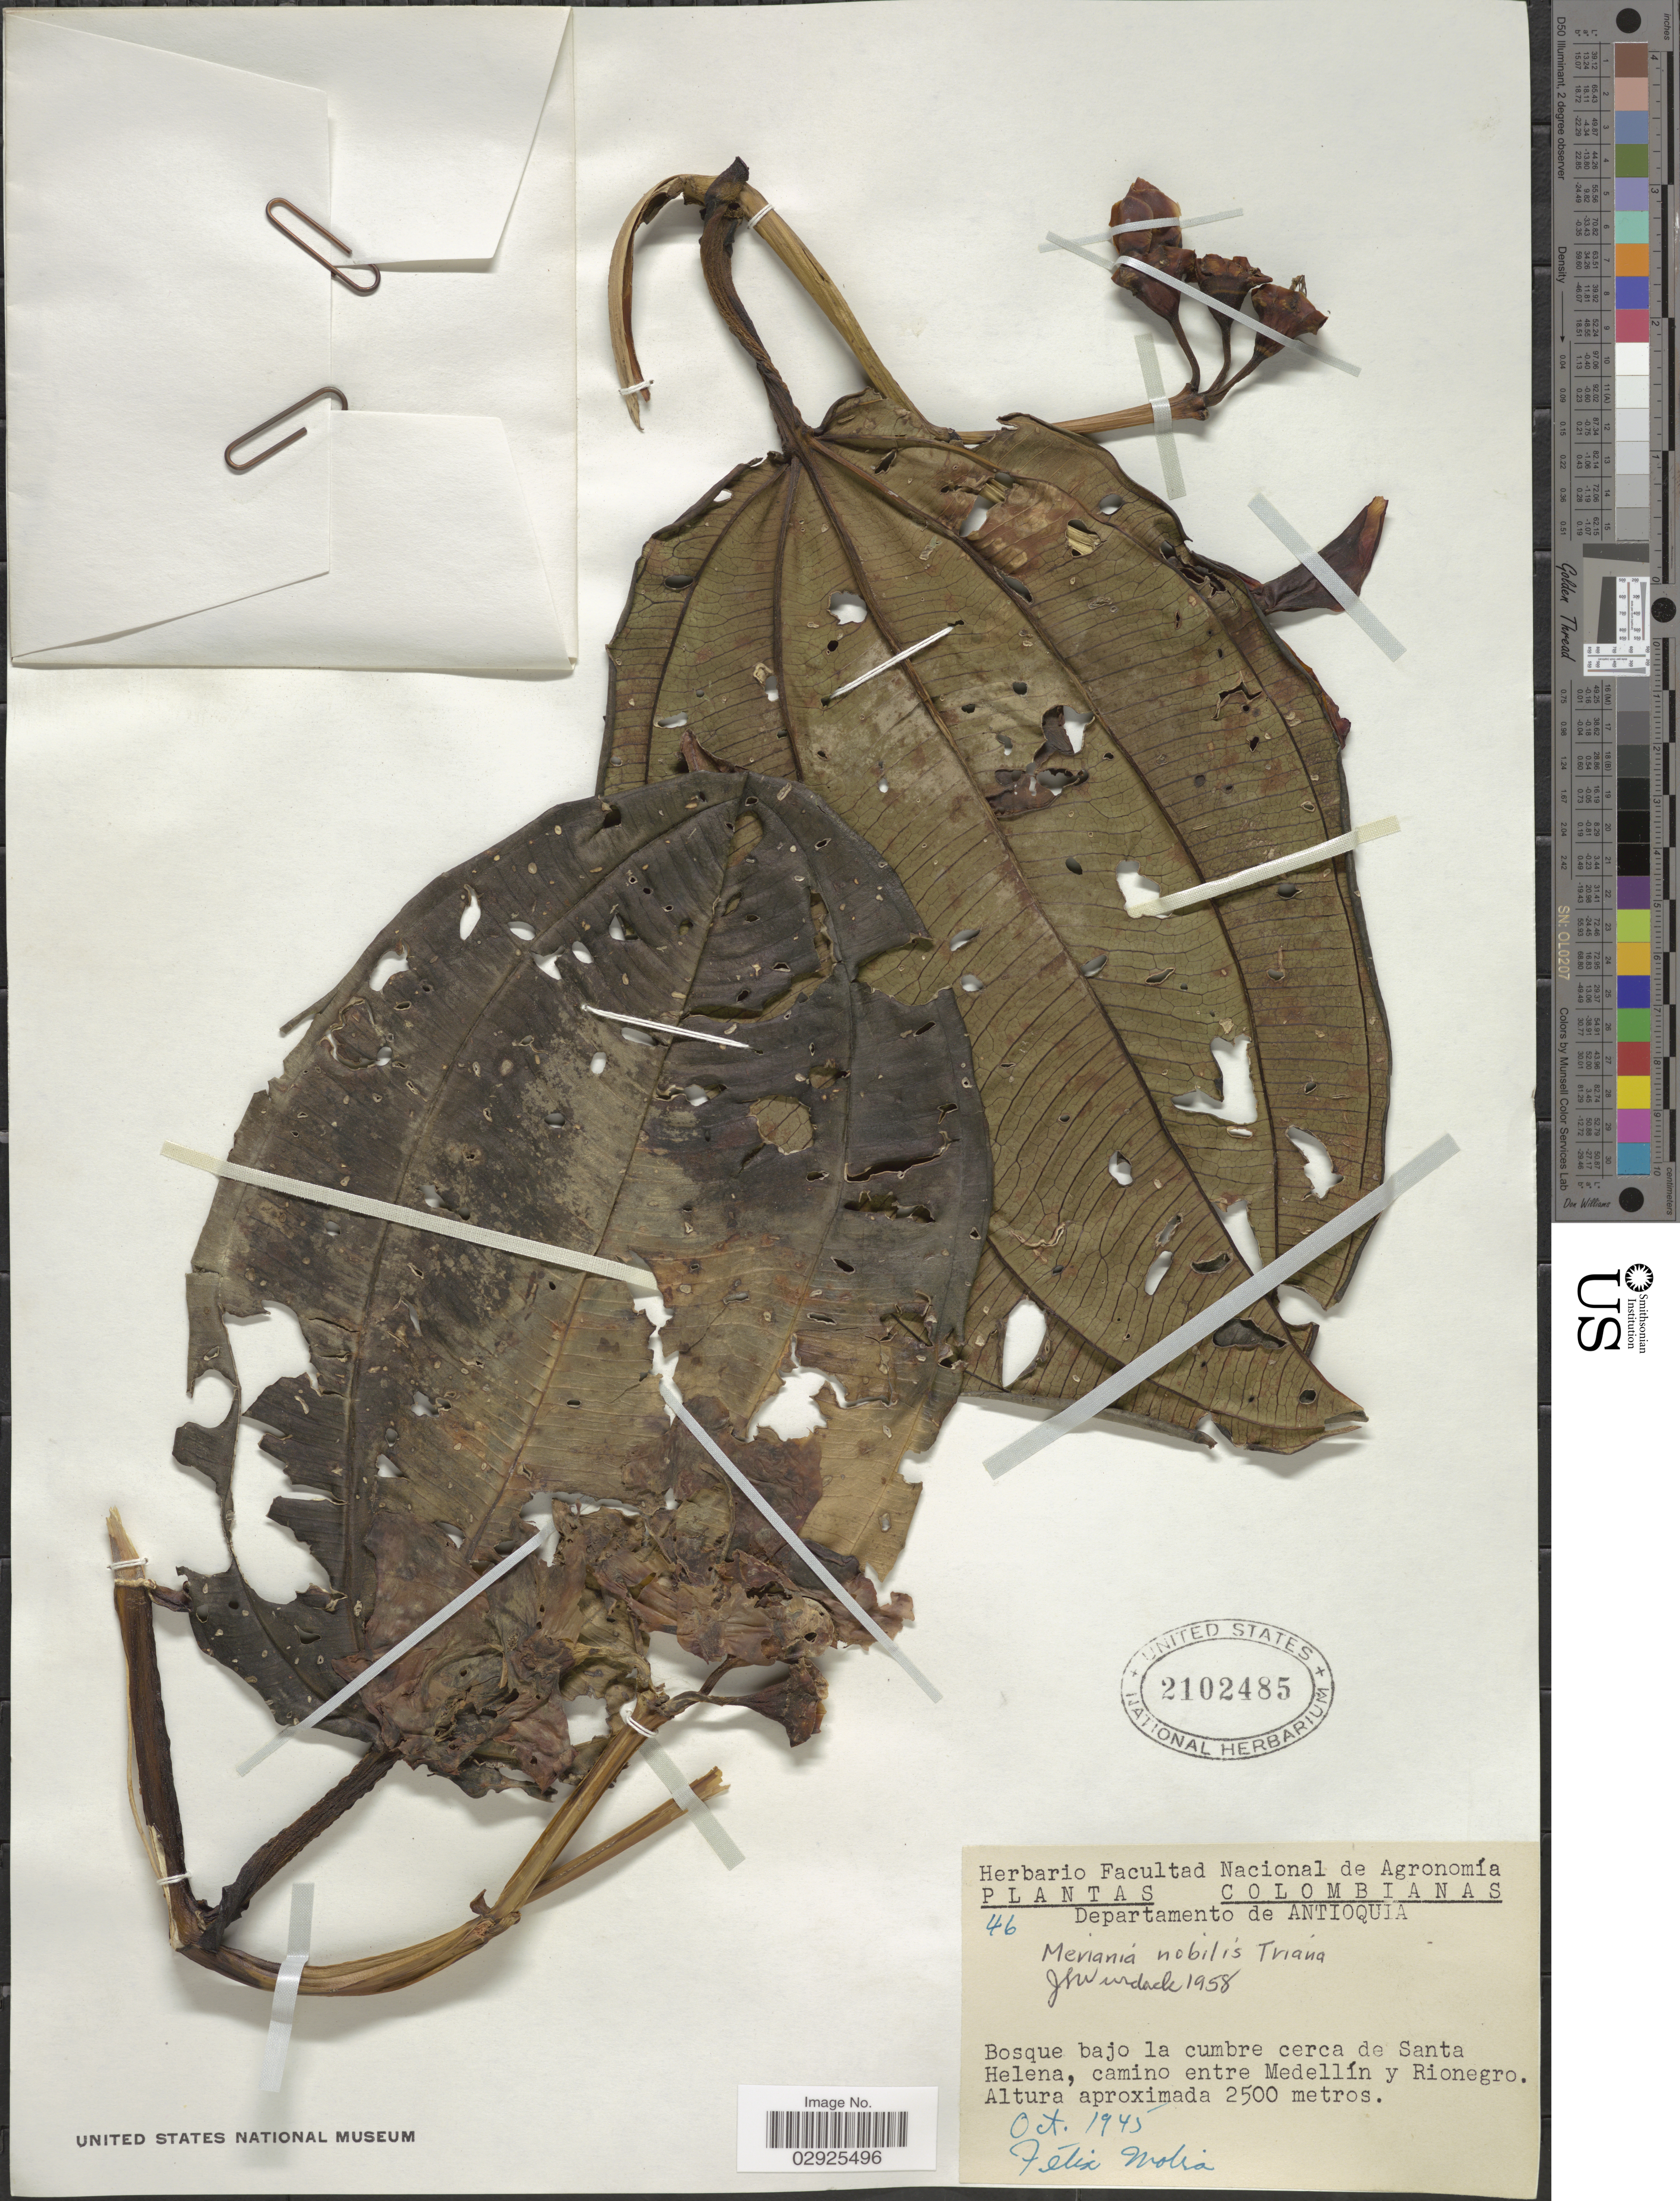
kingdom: Plantae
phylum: Tracheophyta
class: Magnoliopsida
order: Myrtales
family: Melastomataceae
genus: Meriania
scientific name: Meriania nobilis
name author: Triana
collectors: F. Molina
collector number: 46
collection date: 1945-10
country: Colombia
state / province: Antioquia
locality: Bosque bajo la cumbre cerca de Santa Helena, camino entre Medellín y Rionegro. Departamento de Antioquia.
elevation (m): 2500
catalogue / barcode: US 2102485